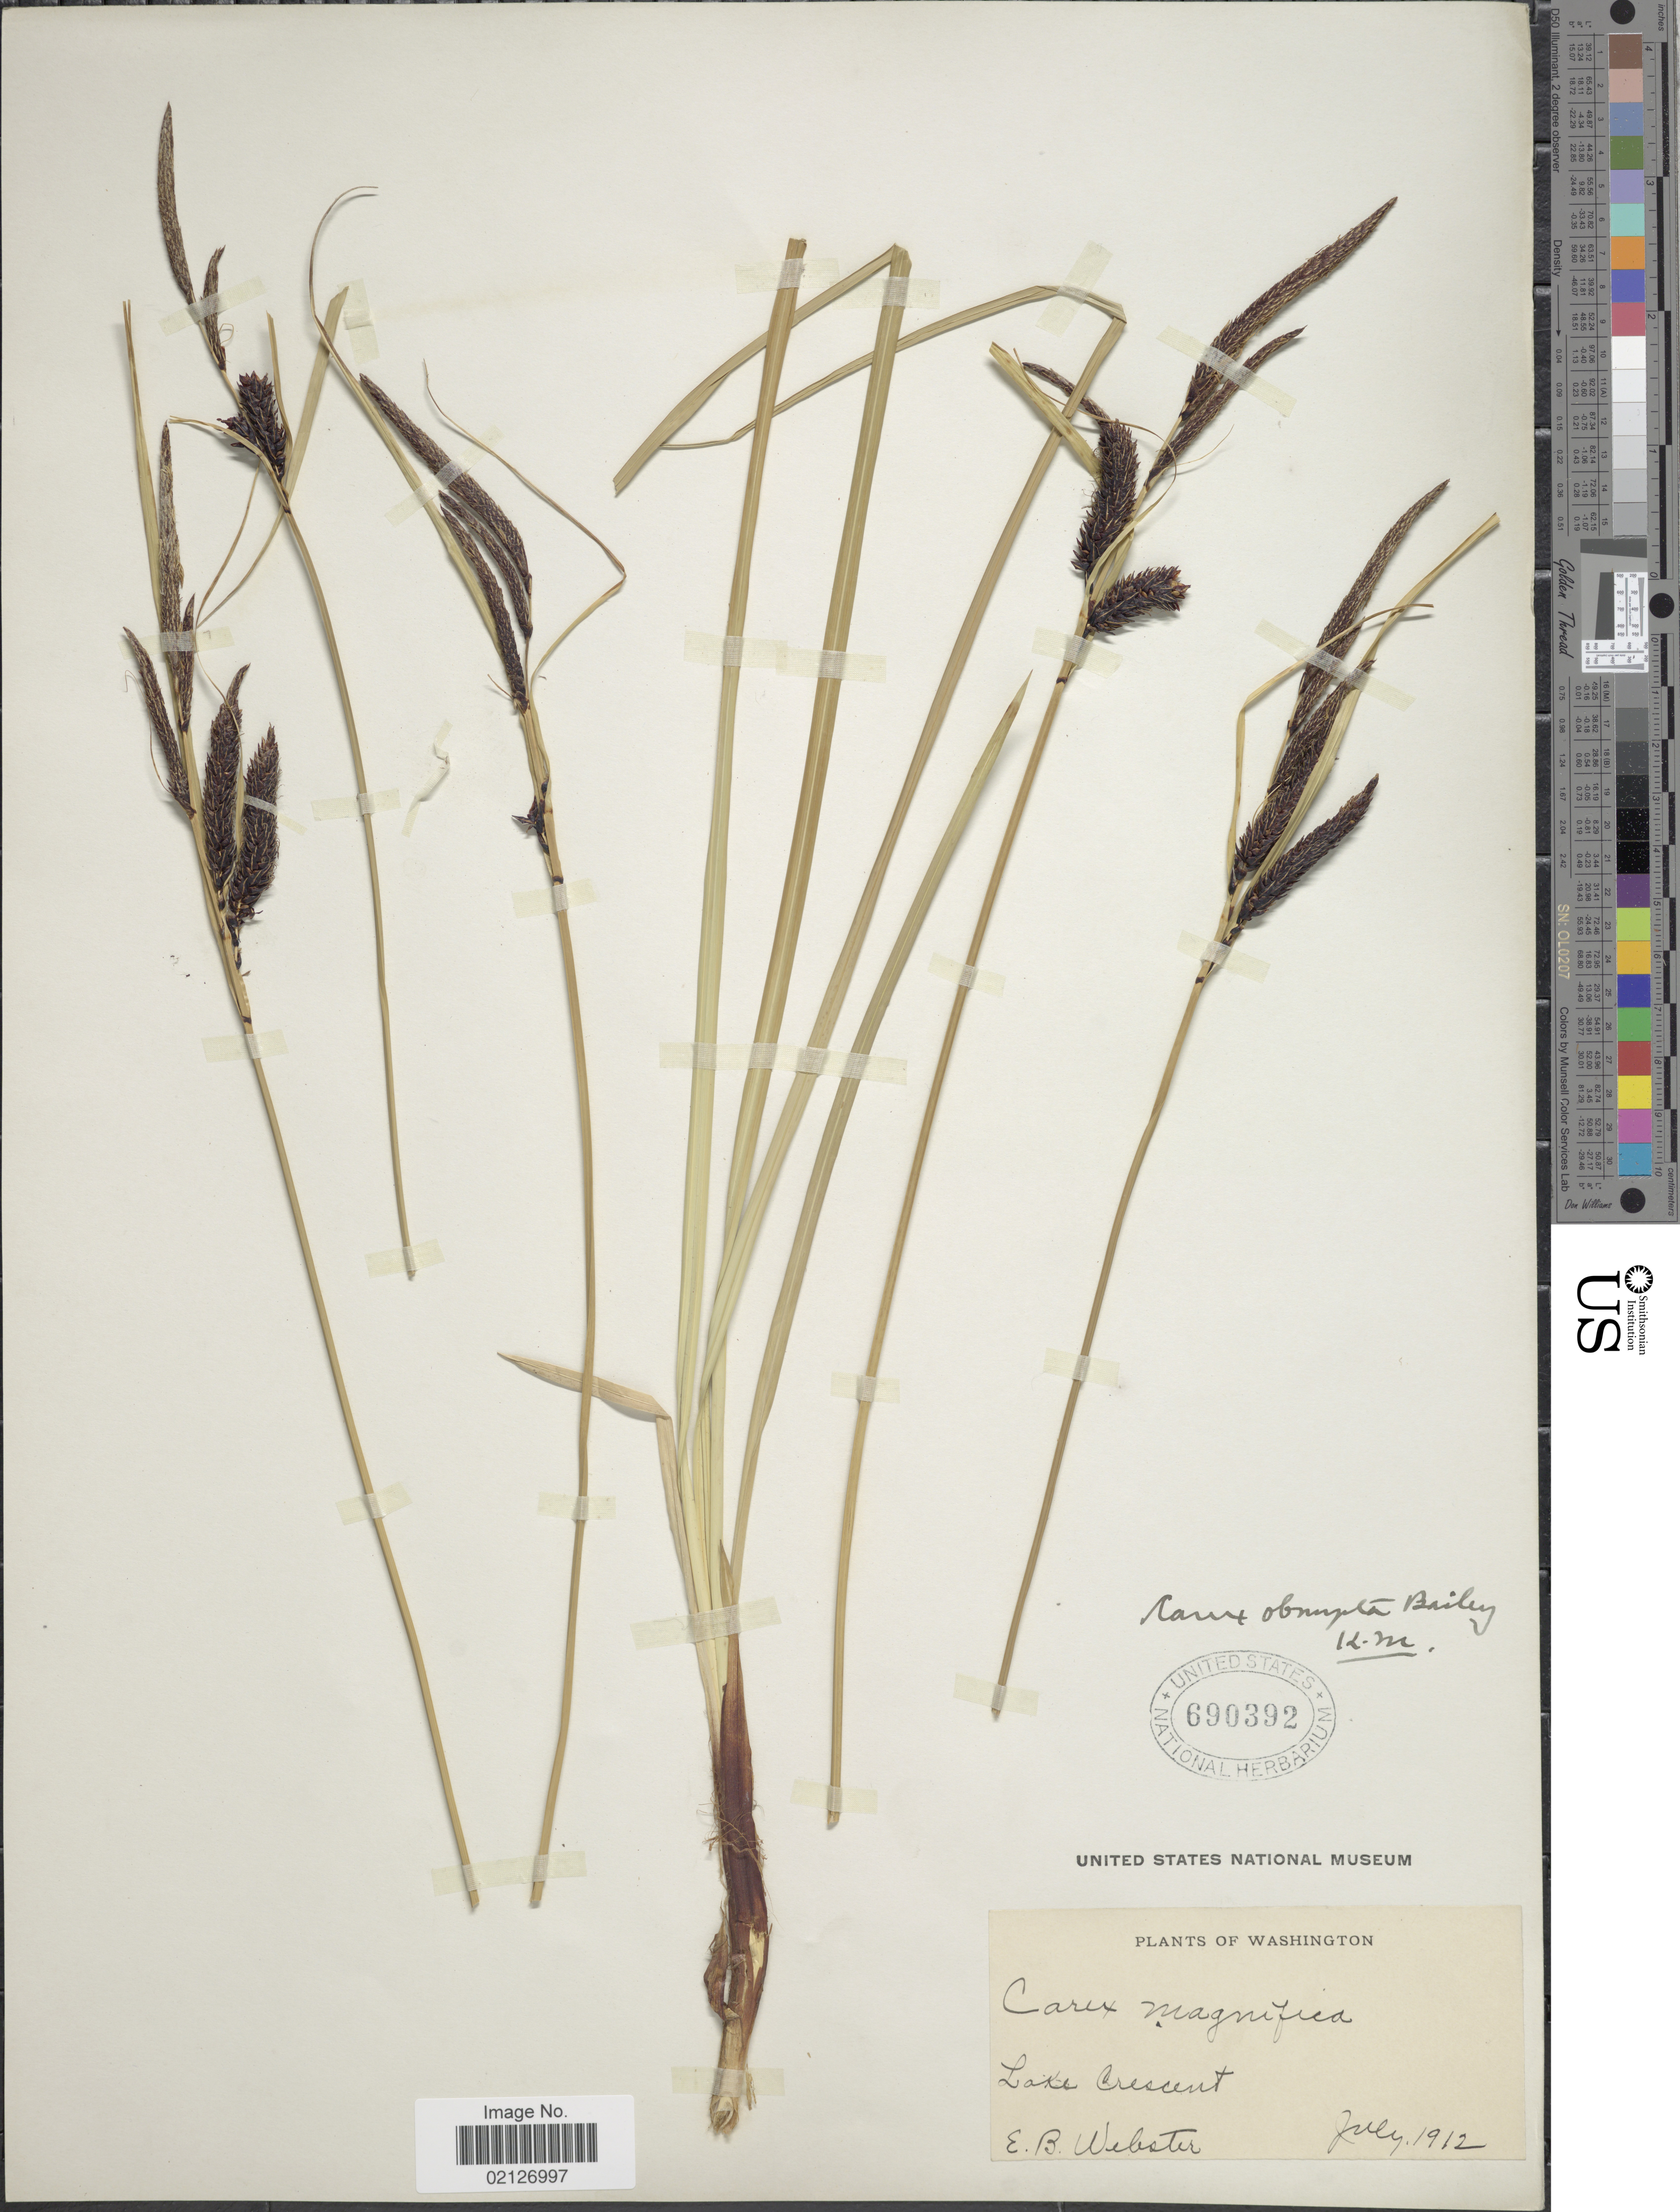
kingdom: Plantae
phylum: Tracheophyta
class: Liliopsida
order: Poales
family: Cyperaceae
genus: Carex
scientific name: Carex obnupta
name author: L.H. Bailey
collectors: E. B. Webster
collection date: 1912-07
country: United States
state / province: Washington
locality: Lake Crescent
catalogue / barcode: US 690392